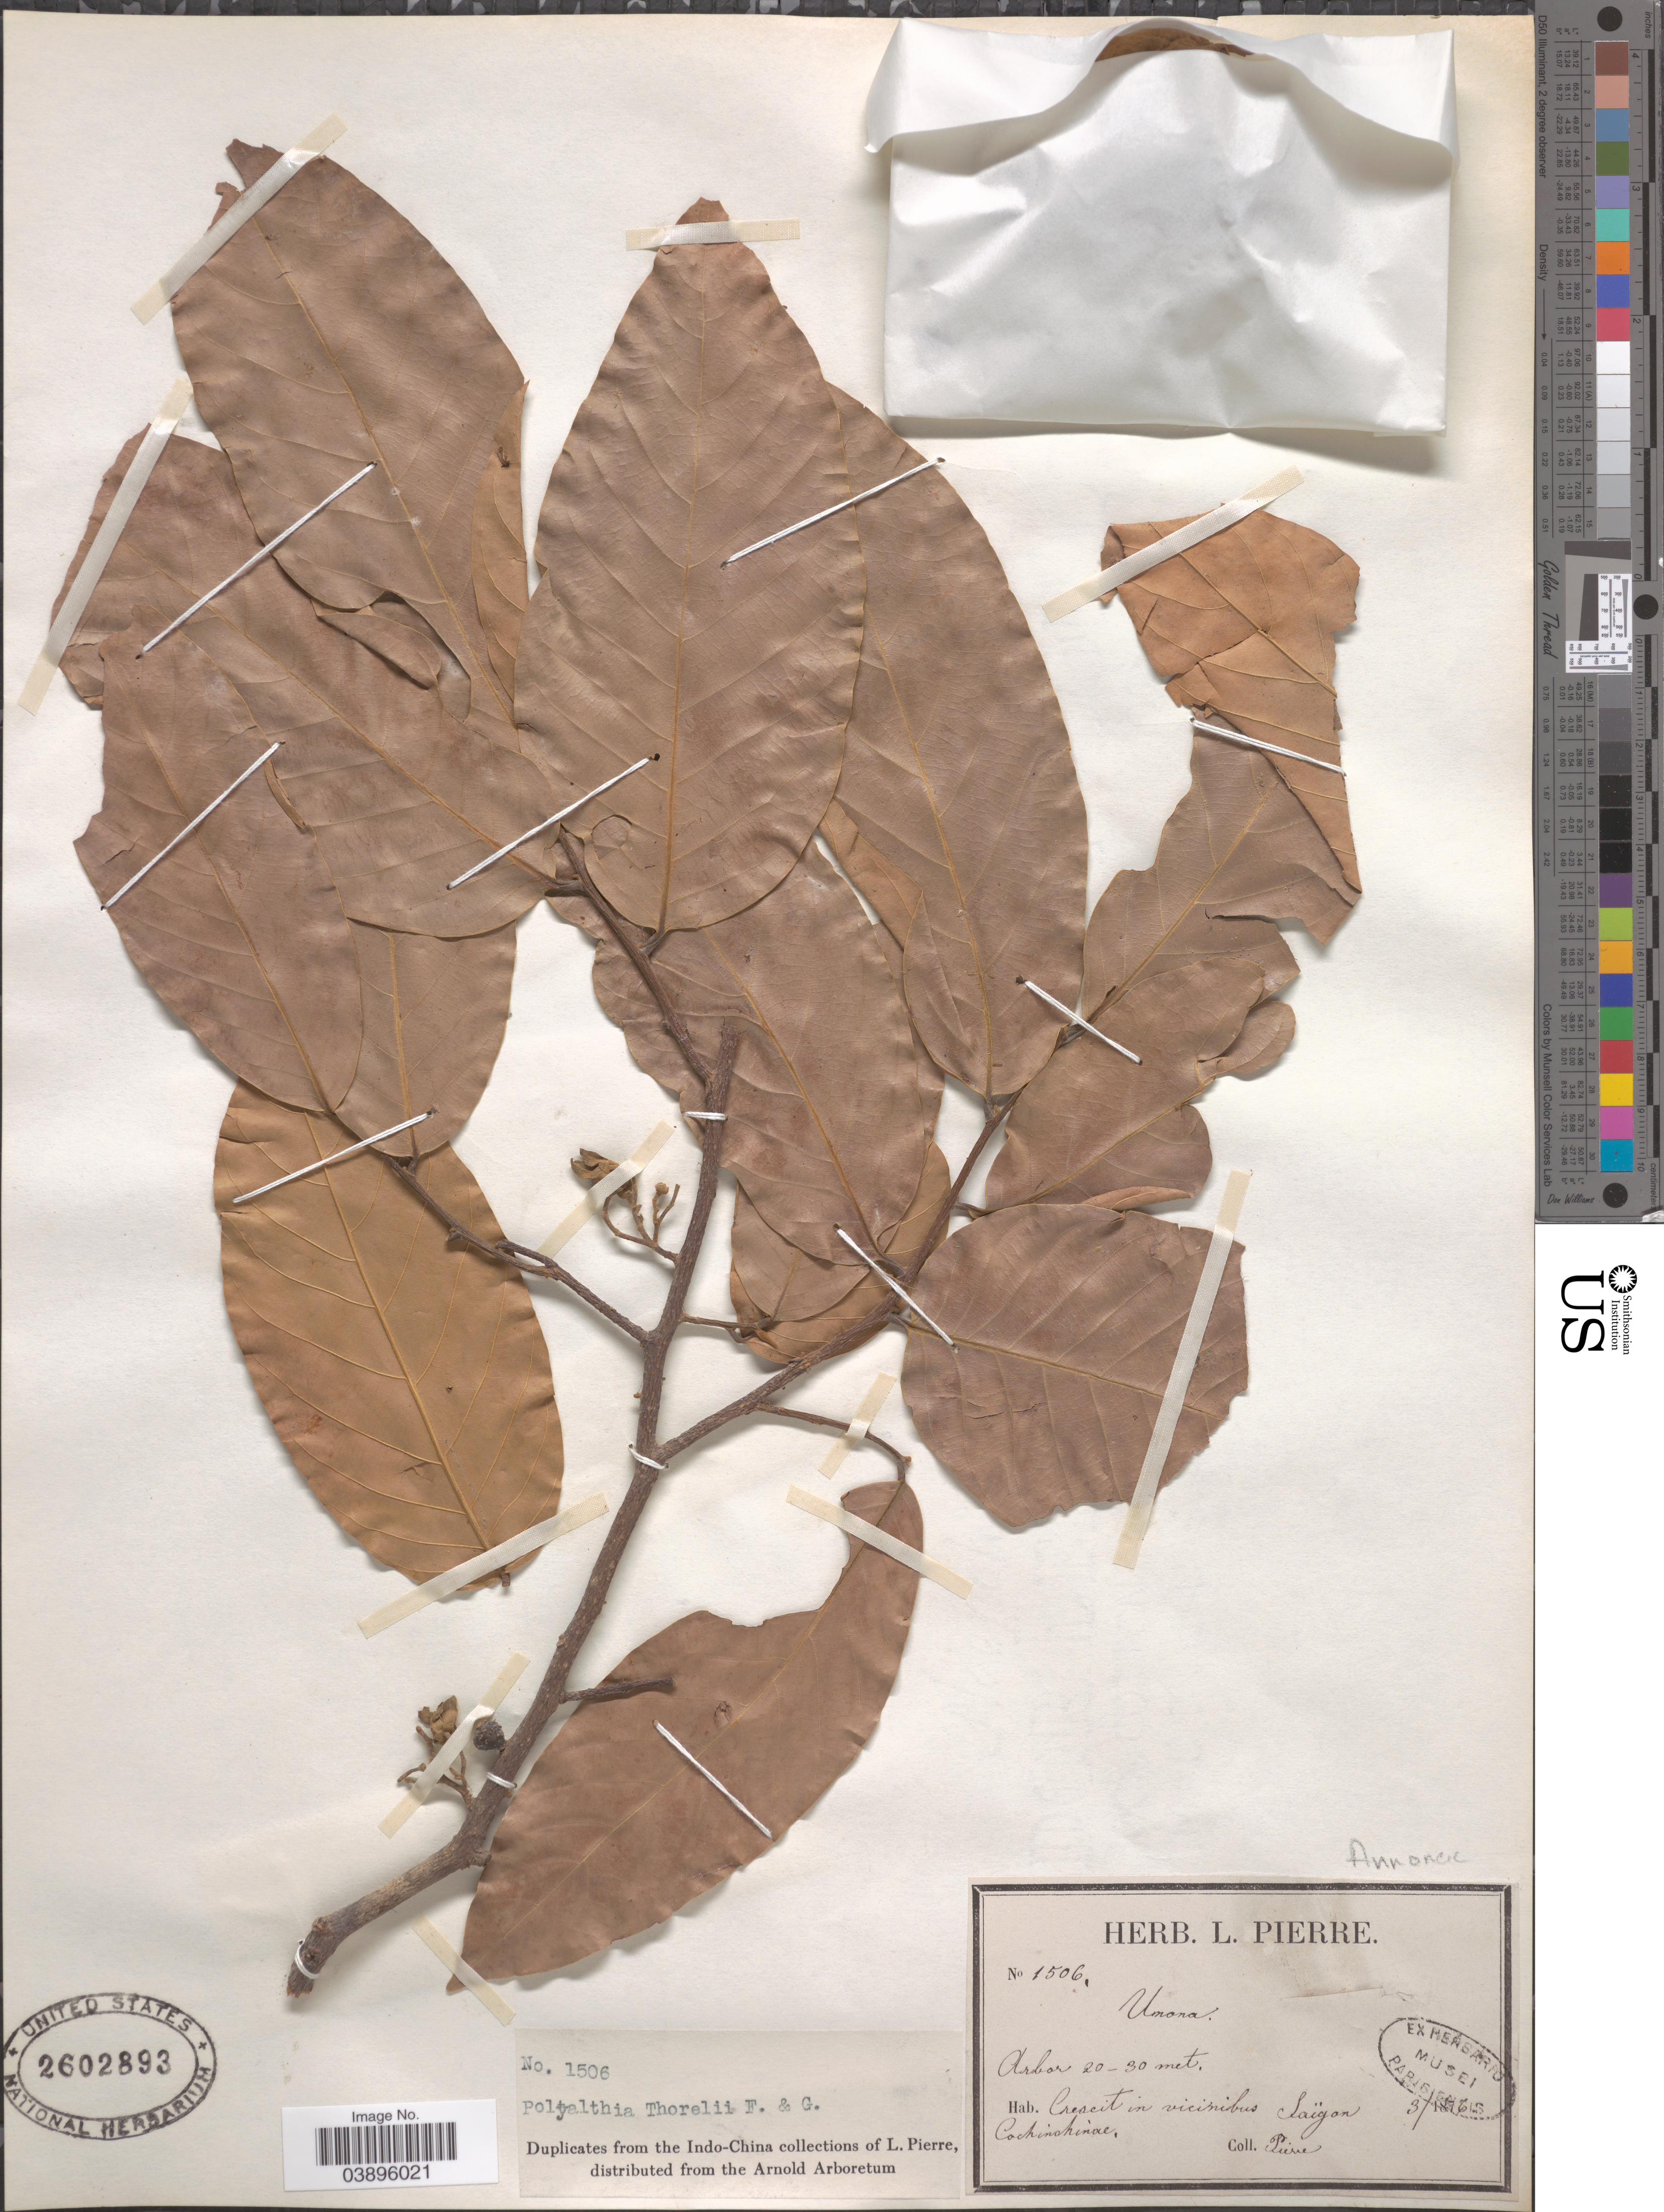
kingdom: Plantae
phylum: Tracheophyta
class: Magnoliopsida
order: Magnoliales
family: Annonaceae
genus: Polyalthia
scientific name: Polyalthia thorelii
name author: Finet & Gagnep.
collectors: L. Pierre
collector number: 1506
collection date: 1876-03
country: Vietnam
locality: Indo-China. Crescit in vicinibus Saïgon, Cochinohinae.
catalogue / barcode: US 2602893